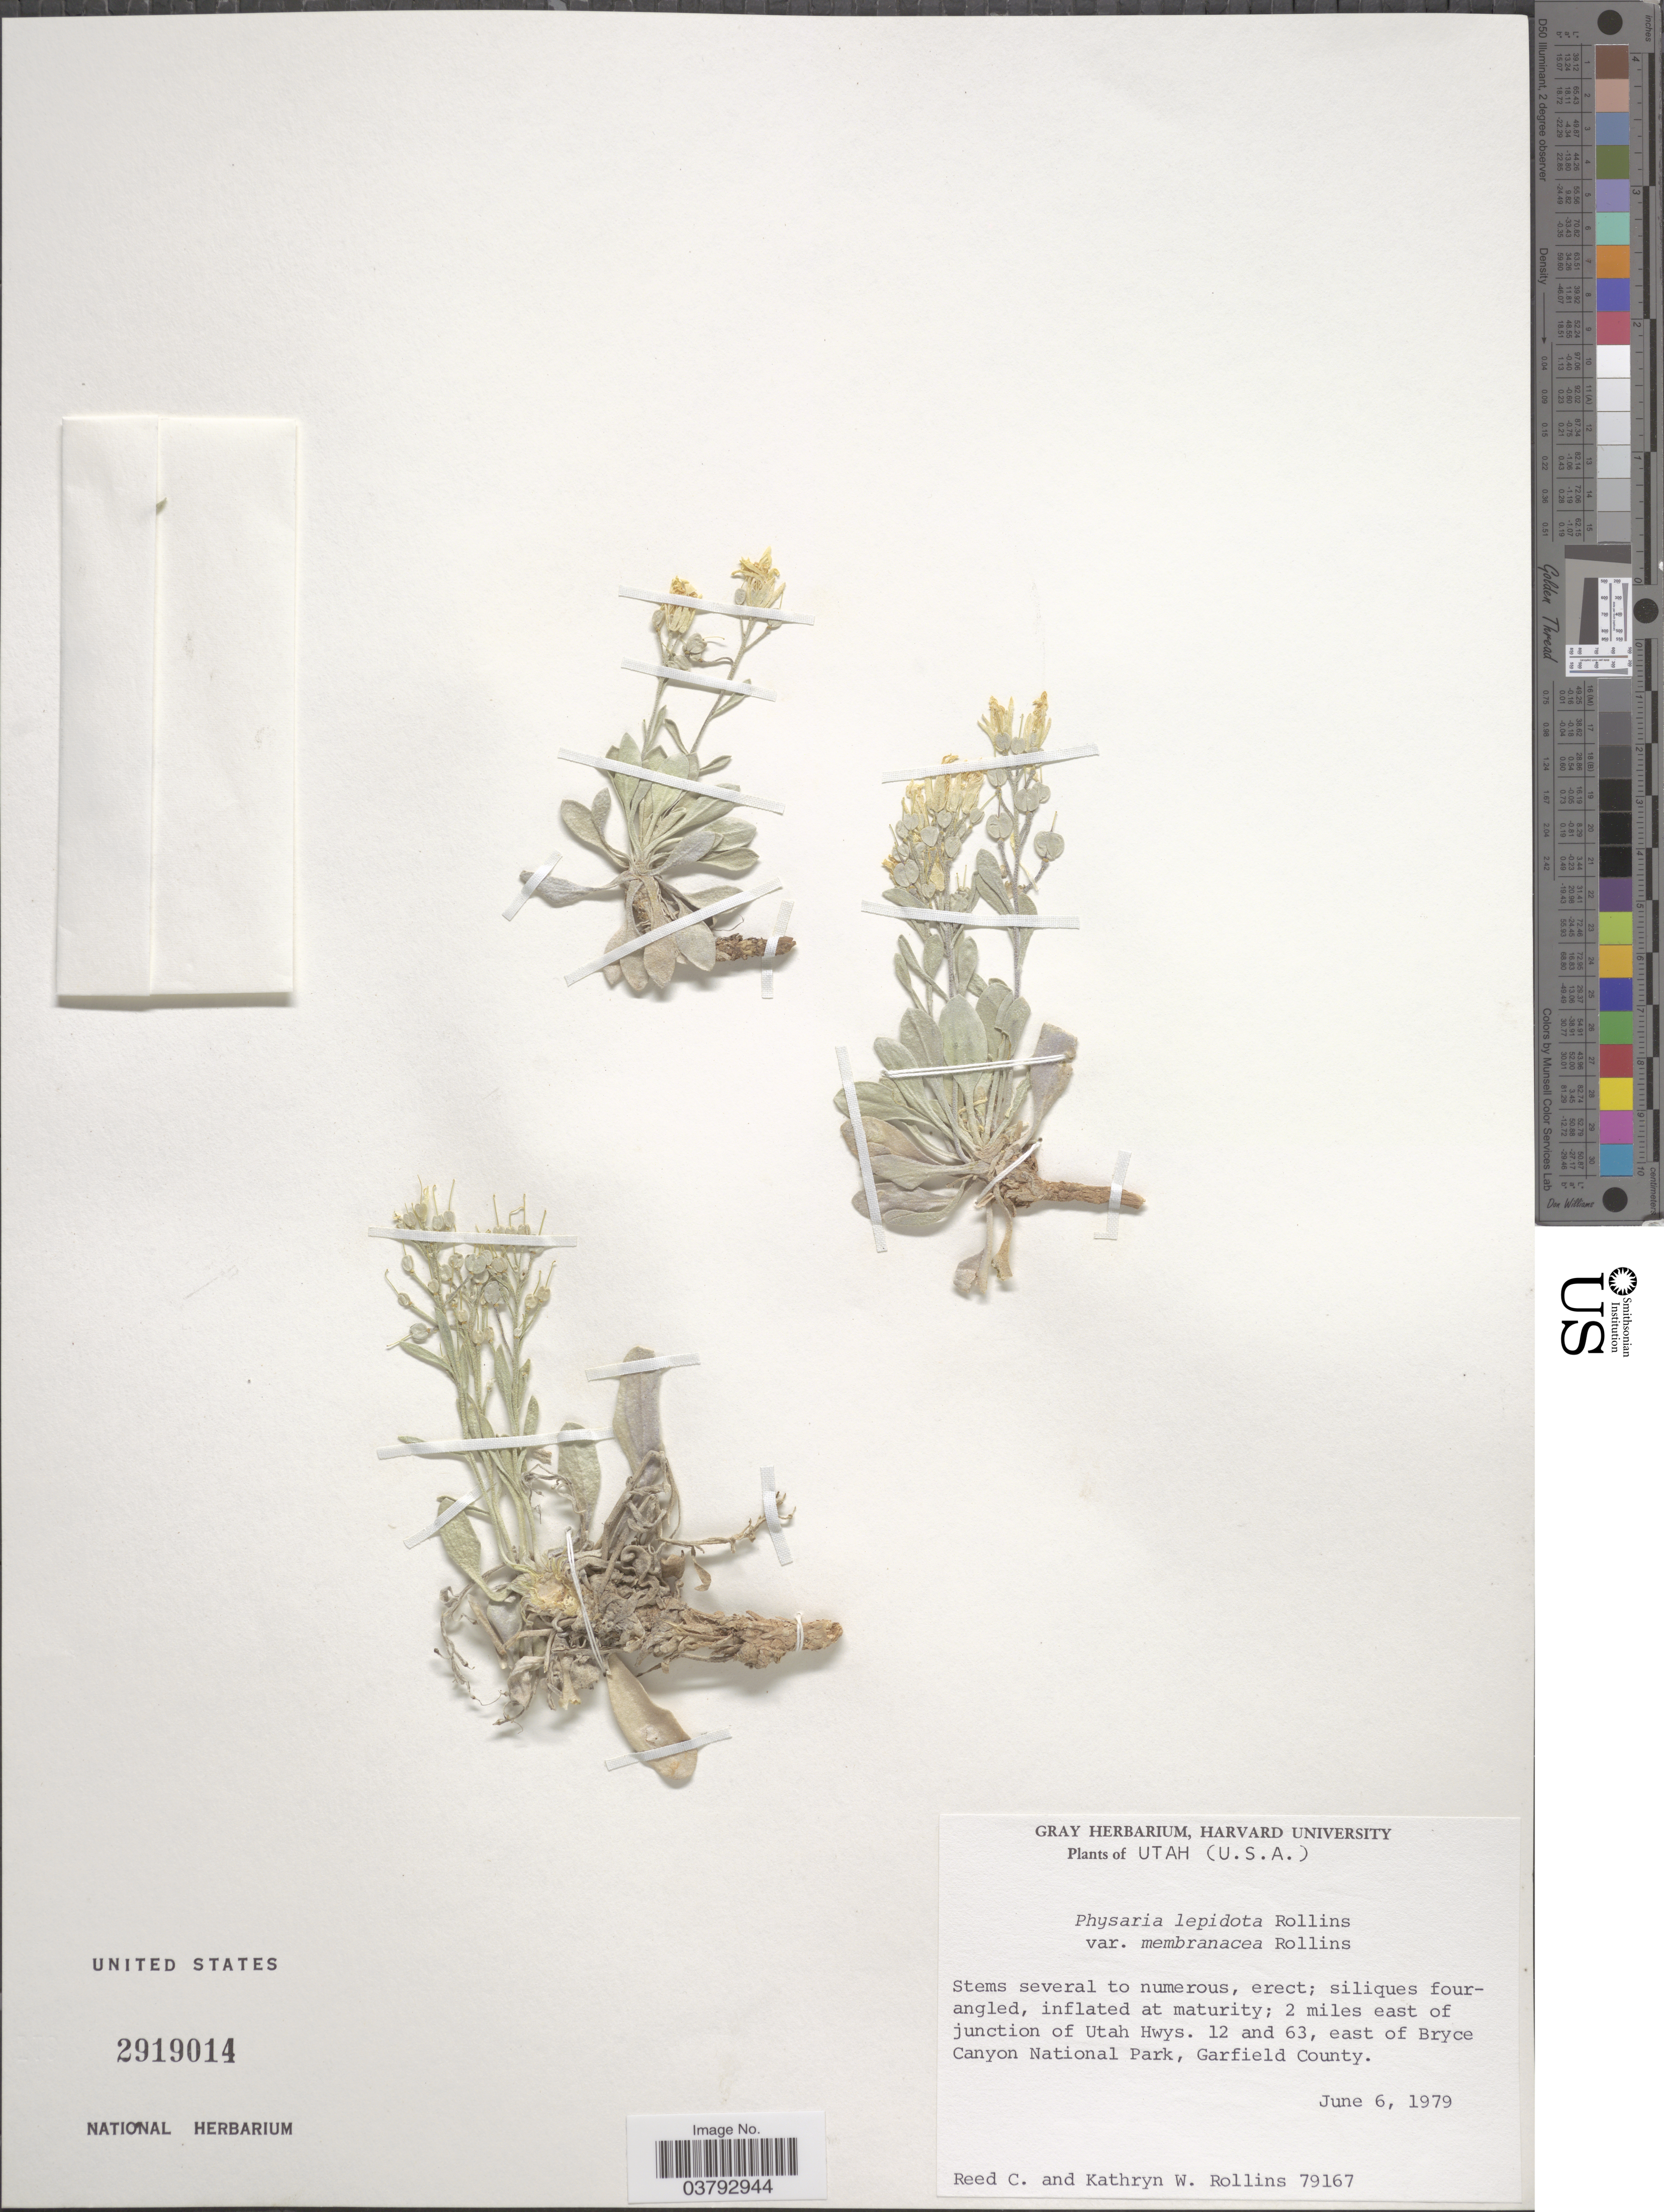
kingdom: Plantae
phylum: Tracheophyta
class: Magnoliopsida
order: Brassicales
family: Brassicaceae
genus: Physaria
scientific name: Physaria lepidota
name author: Rollins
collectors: R. C. Rollins & K. W. Rollins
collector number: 79167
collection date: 1979-06-06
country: United States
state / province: Utah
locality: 2 miles east of junction of Utah Hwys. 12 and 63, east of Bryce Canyon National Park, Garfield County.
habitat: east of junction on highways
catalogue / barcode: US 2919014